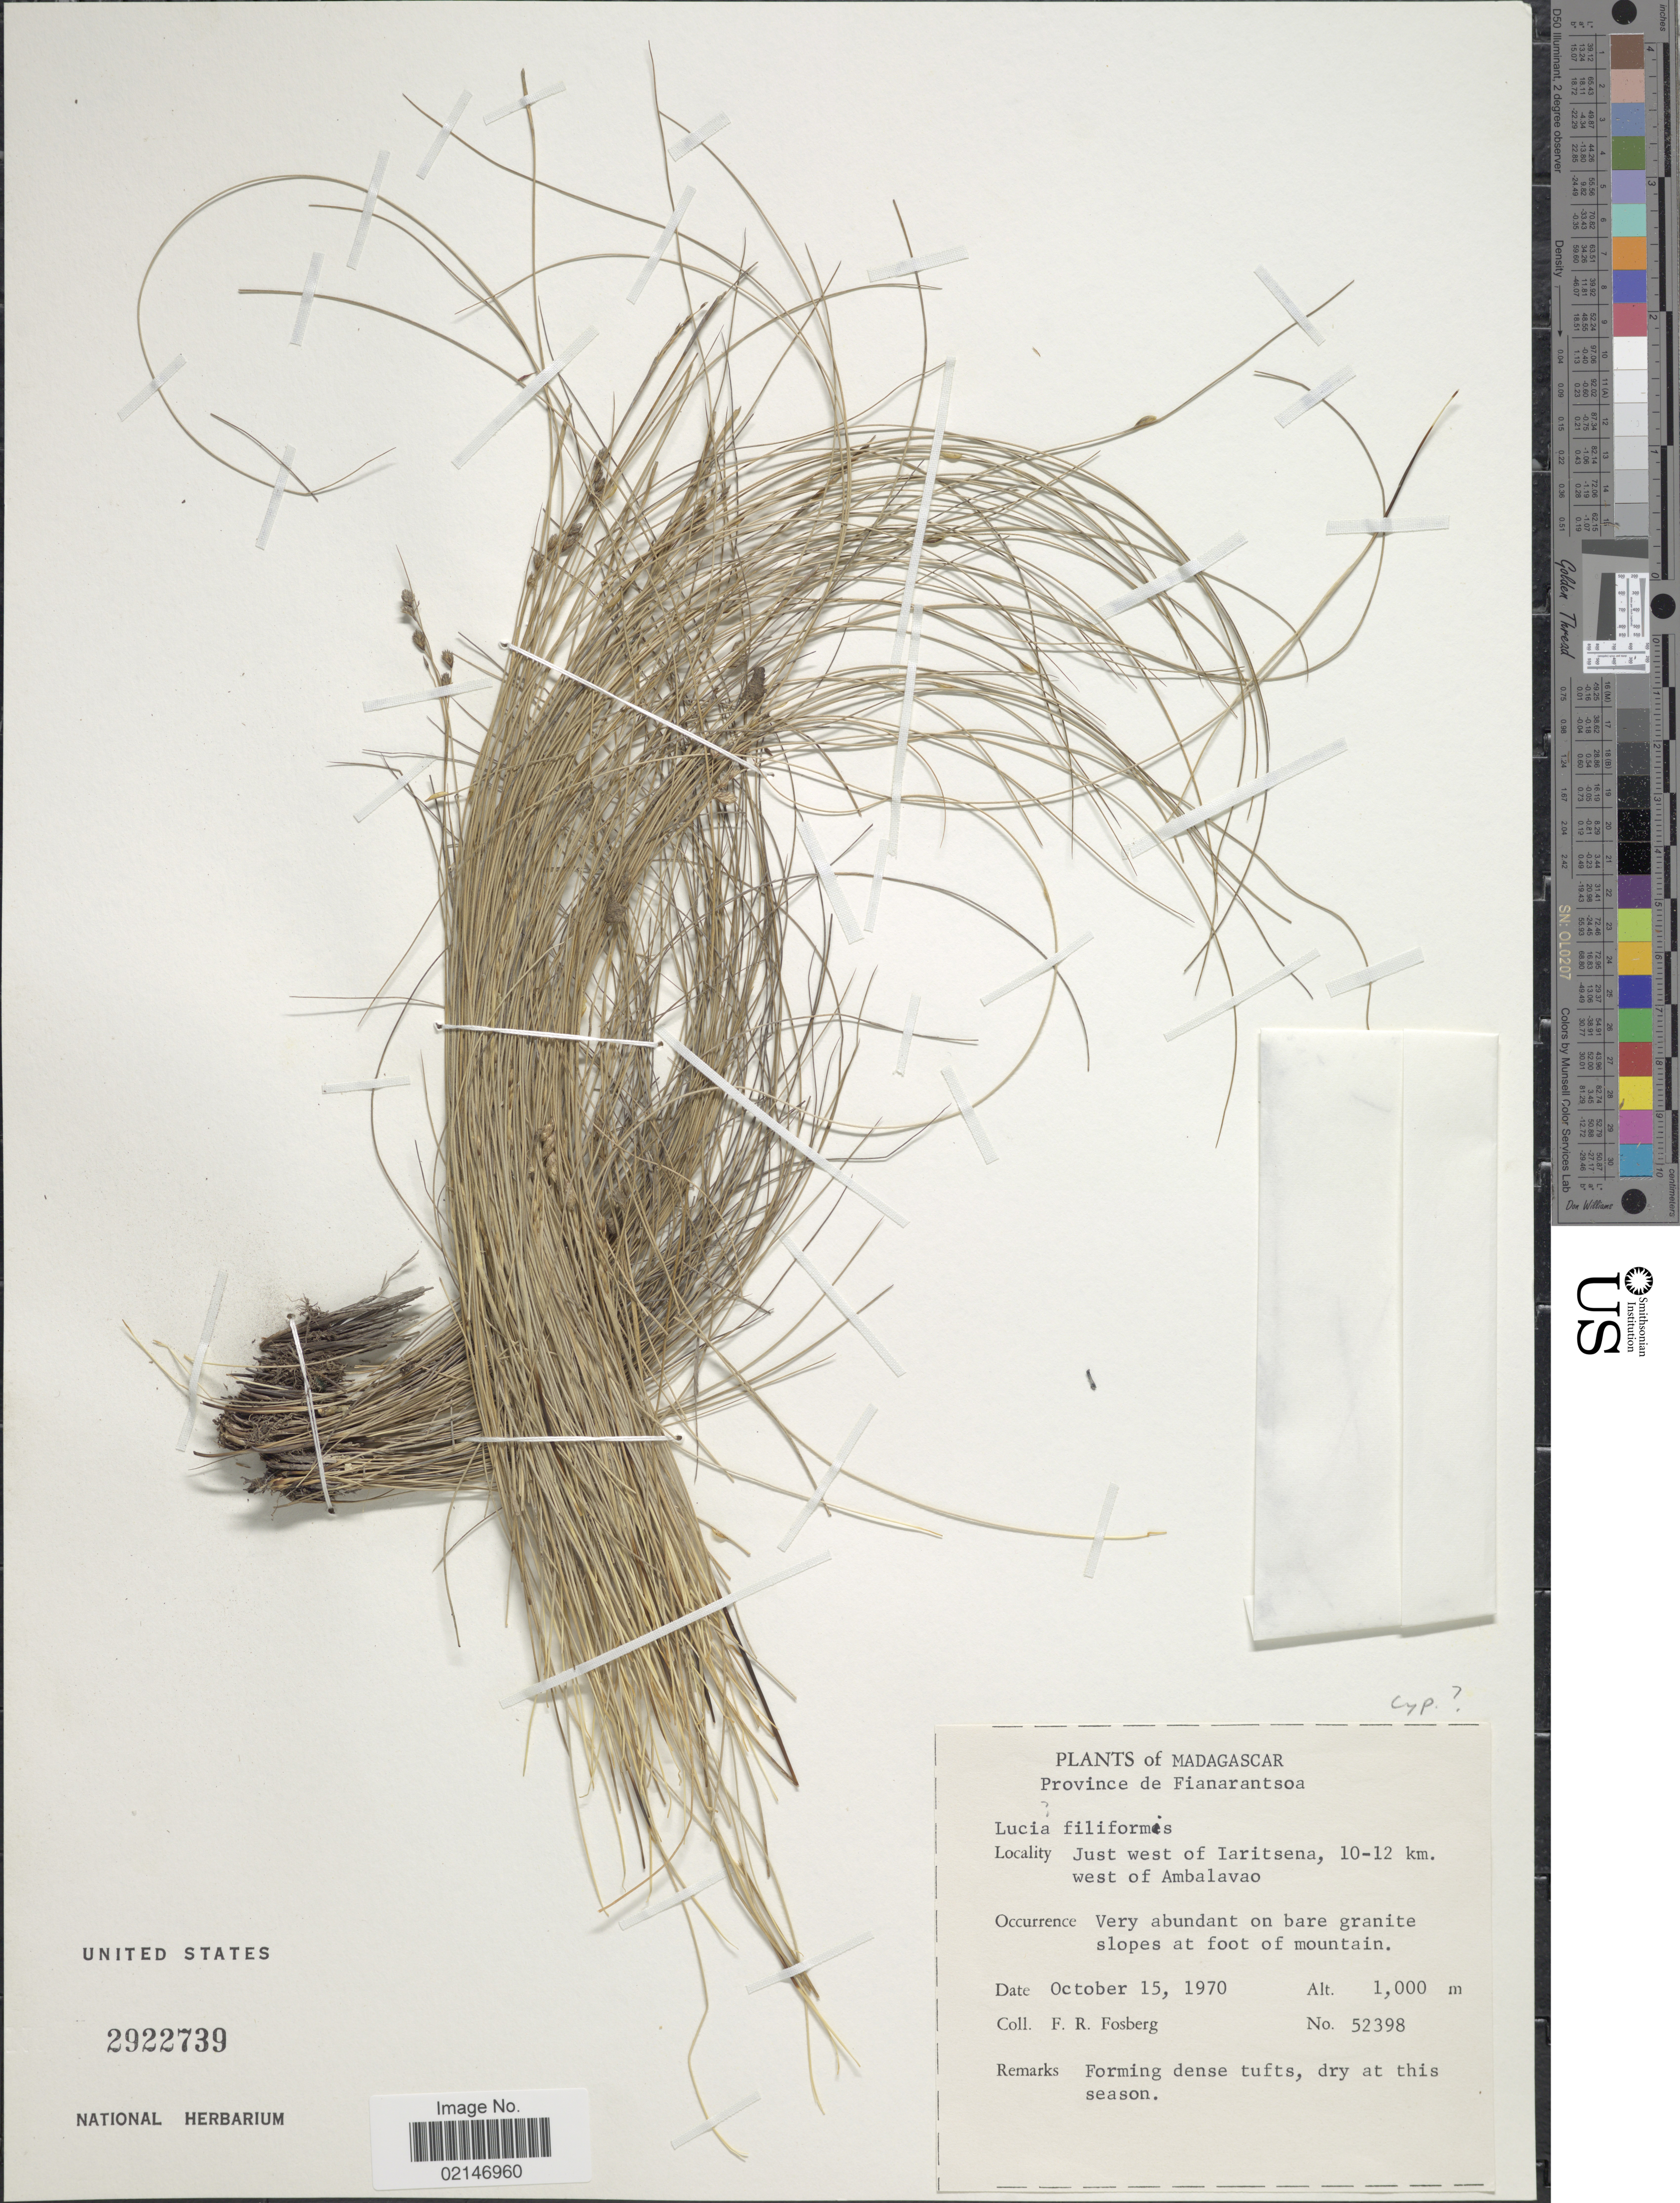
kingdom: Plantae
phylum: Tracheophyta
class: Liliopsida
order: Poales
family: Cyperaceae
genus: Coleochloa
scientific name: Coleochloa setifera subsp. setifera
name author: (Ridl.) Gilly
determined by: Strong, Mark T., (BOT), Smithsonian Institution - National Museum of Natural History (UNITED STATES)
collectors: F. R. Fosberg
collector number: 52398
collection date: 1970-10-15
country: Madagascar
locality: Province de Fianarantsoa, Just west of Iaritsena, 10-12 km. west of Ambalavao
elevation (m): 1000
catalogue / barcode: US 2922739